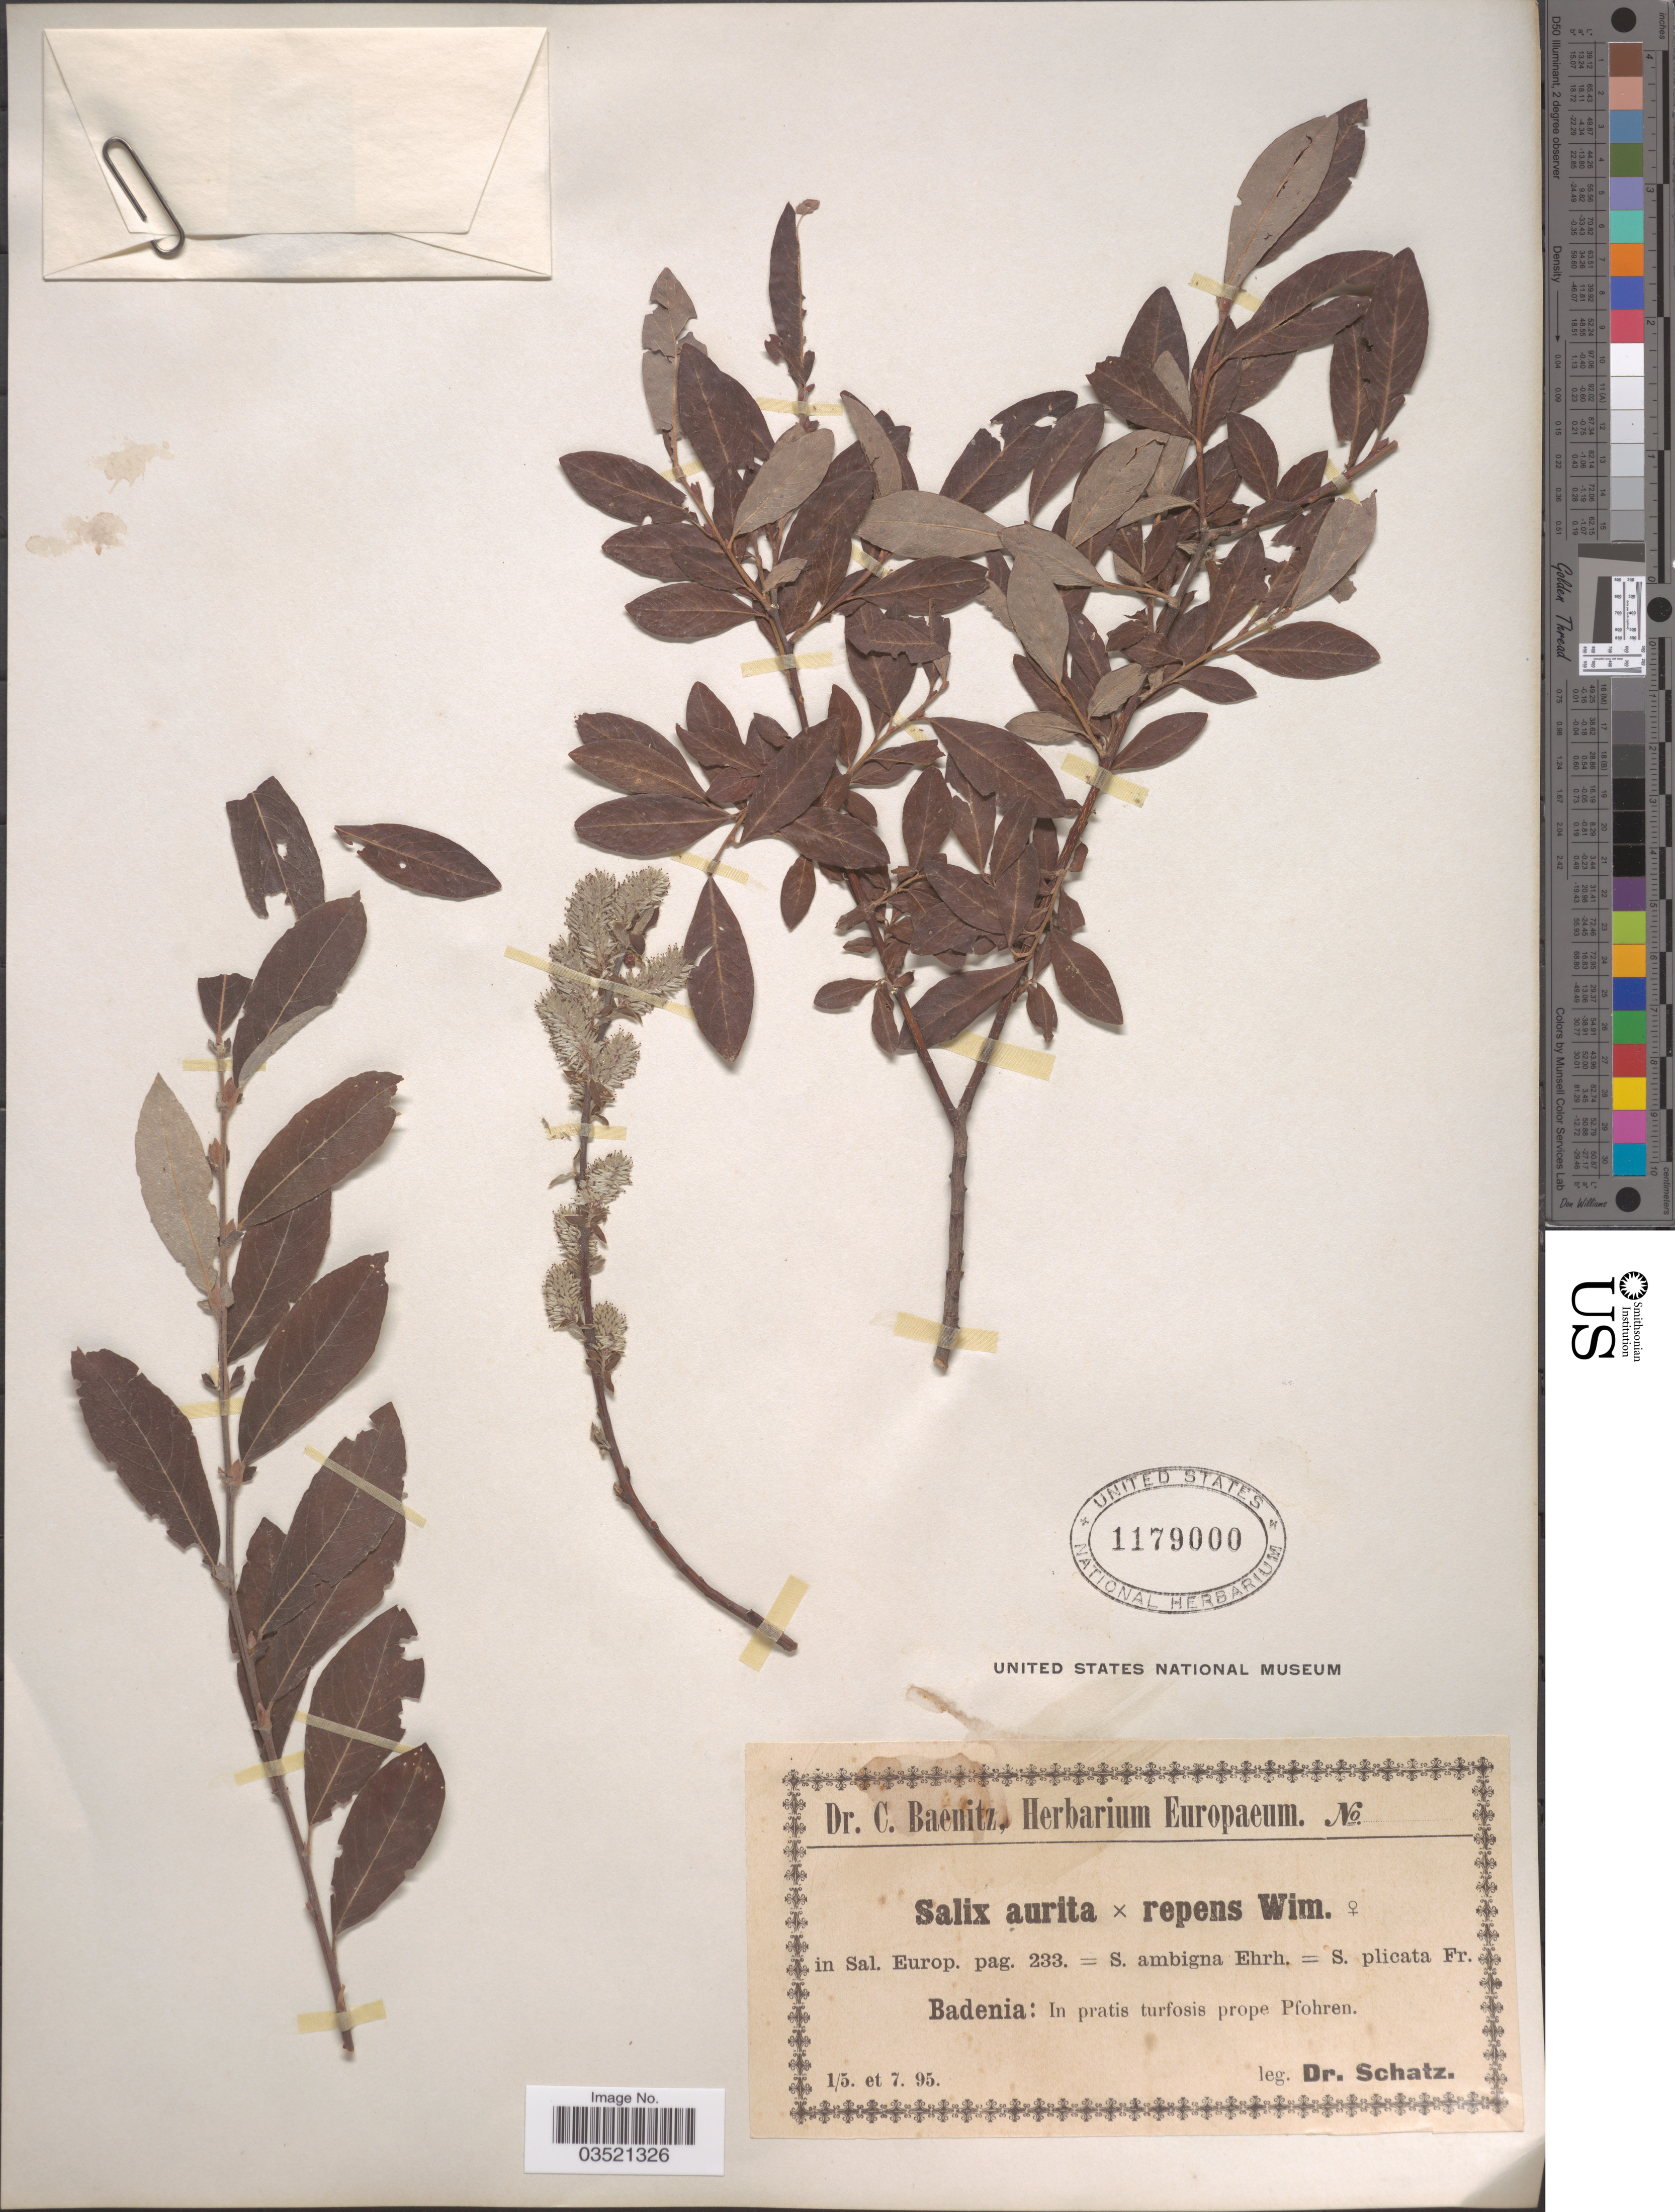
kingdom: Plantae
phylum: Tracheophyta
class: Magnoliopsida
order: Malpighiales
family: Salicaceae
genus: Salix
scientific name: Salix aurita x S. repens L.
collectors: Schatz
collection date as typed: Transcribed d/m/y: 1/5/95 to /7/95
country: Germany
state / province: Baden-Württemberg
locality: Badenia: In pratis turfosis prope Pfohren.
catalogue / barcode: US 1179000